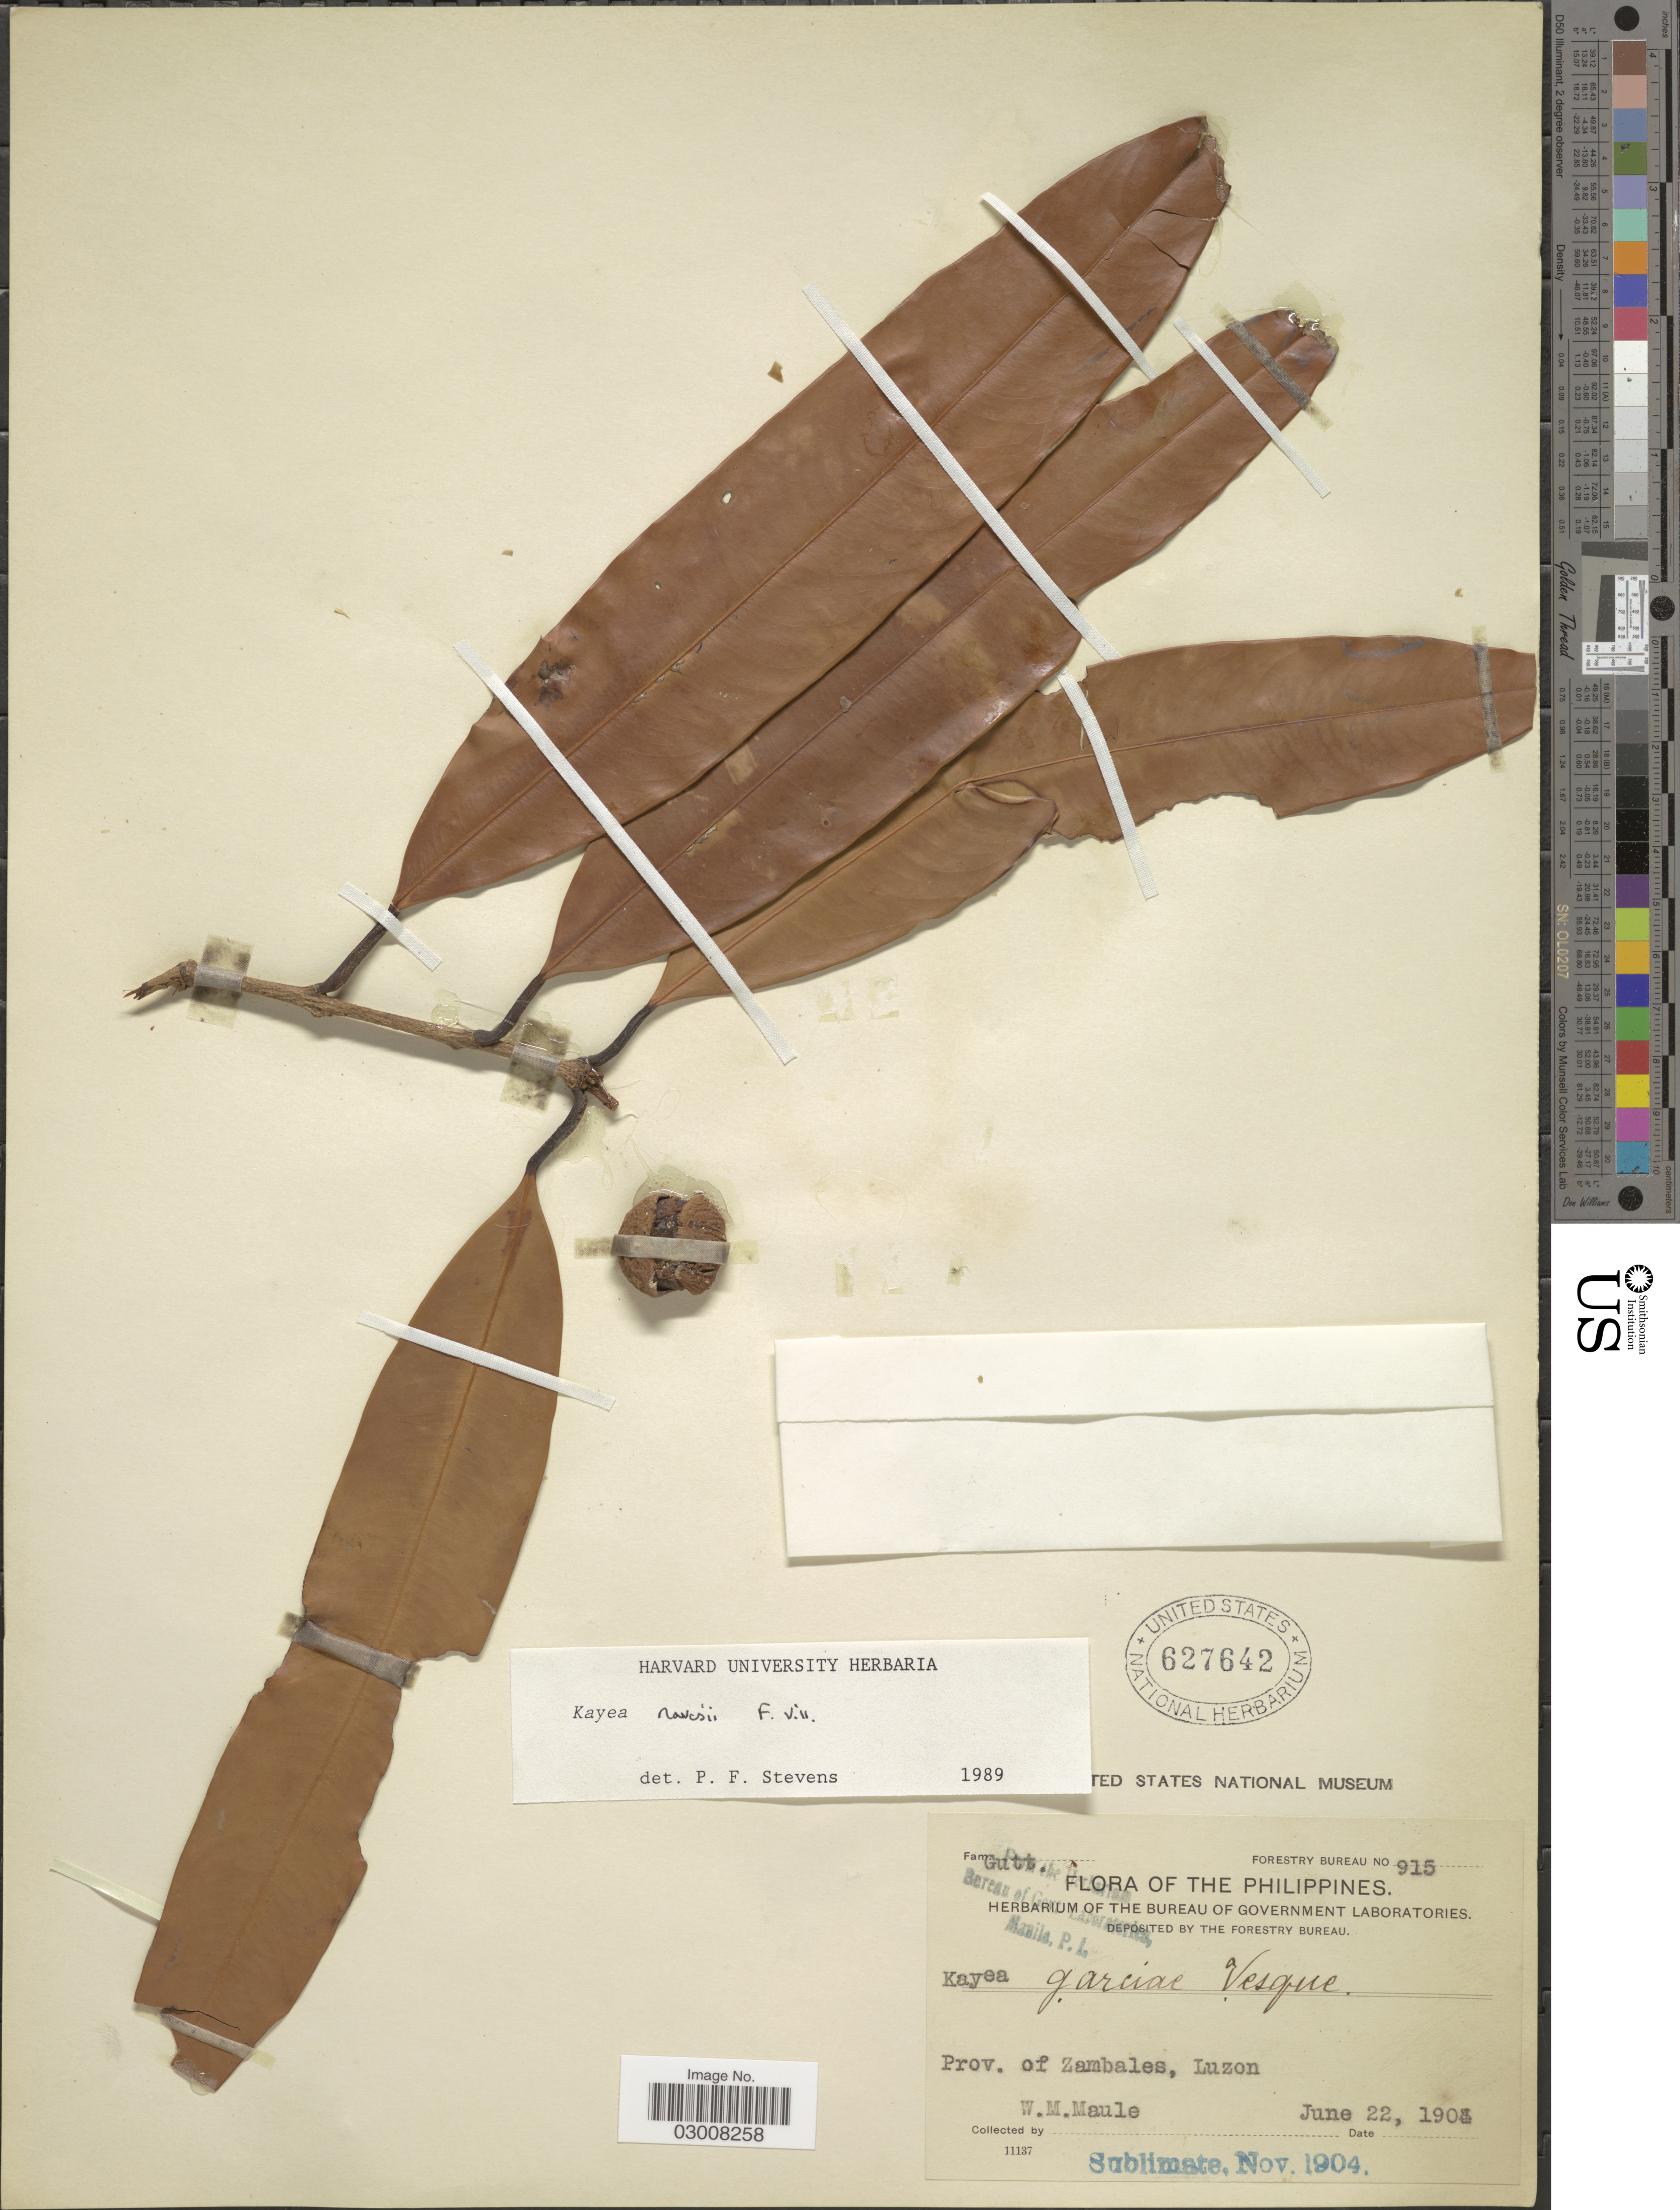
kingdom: Plantae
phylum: Tracheophyta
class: Magnoliopsida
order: Malpighiales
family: Calophyllaceae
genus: Kayea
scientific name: Kayea navesii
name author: Vesque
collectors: W. Maule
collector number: Forestry Bureau 915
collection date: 1904-06-22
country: Philippines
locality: Prov. of Zambales, Luzon.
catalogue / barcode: US 627642